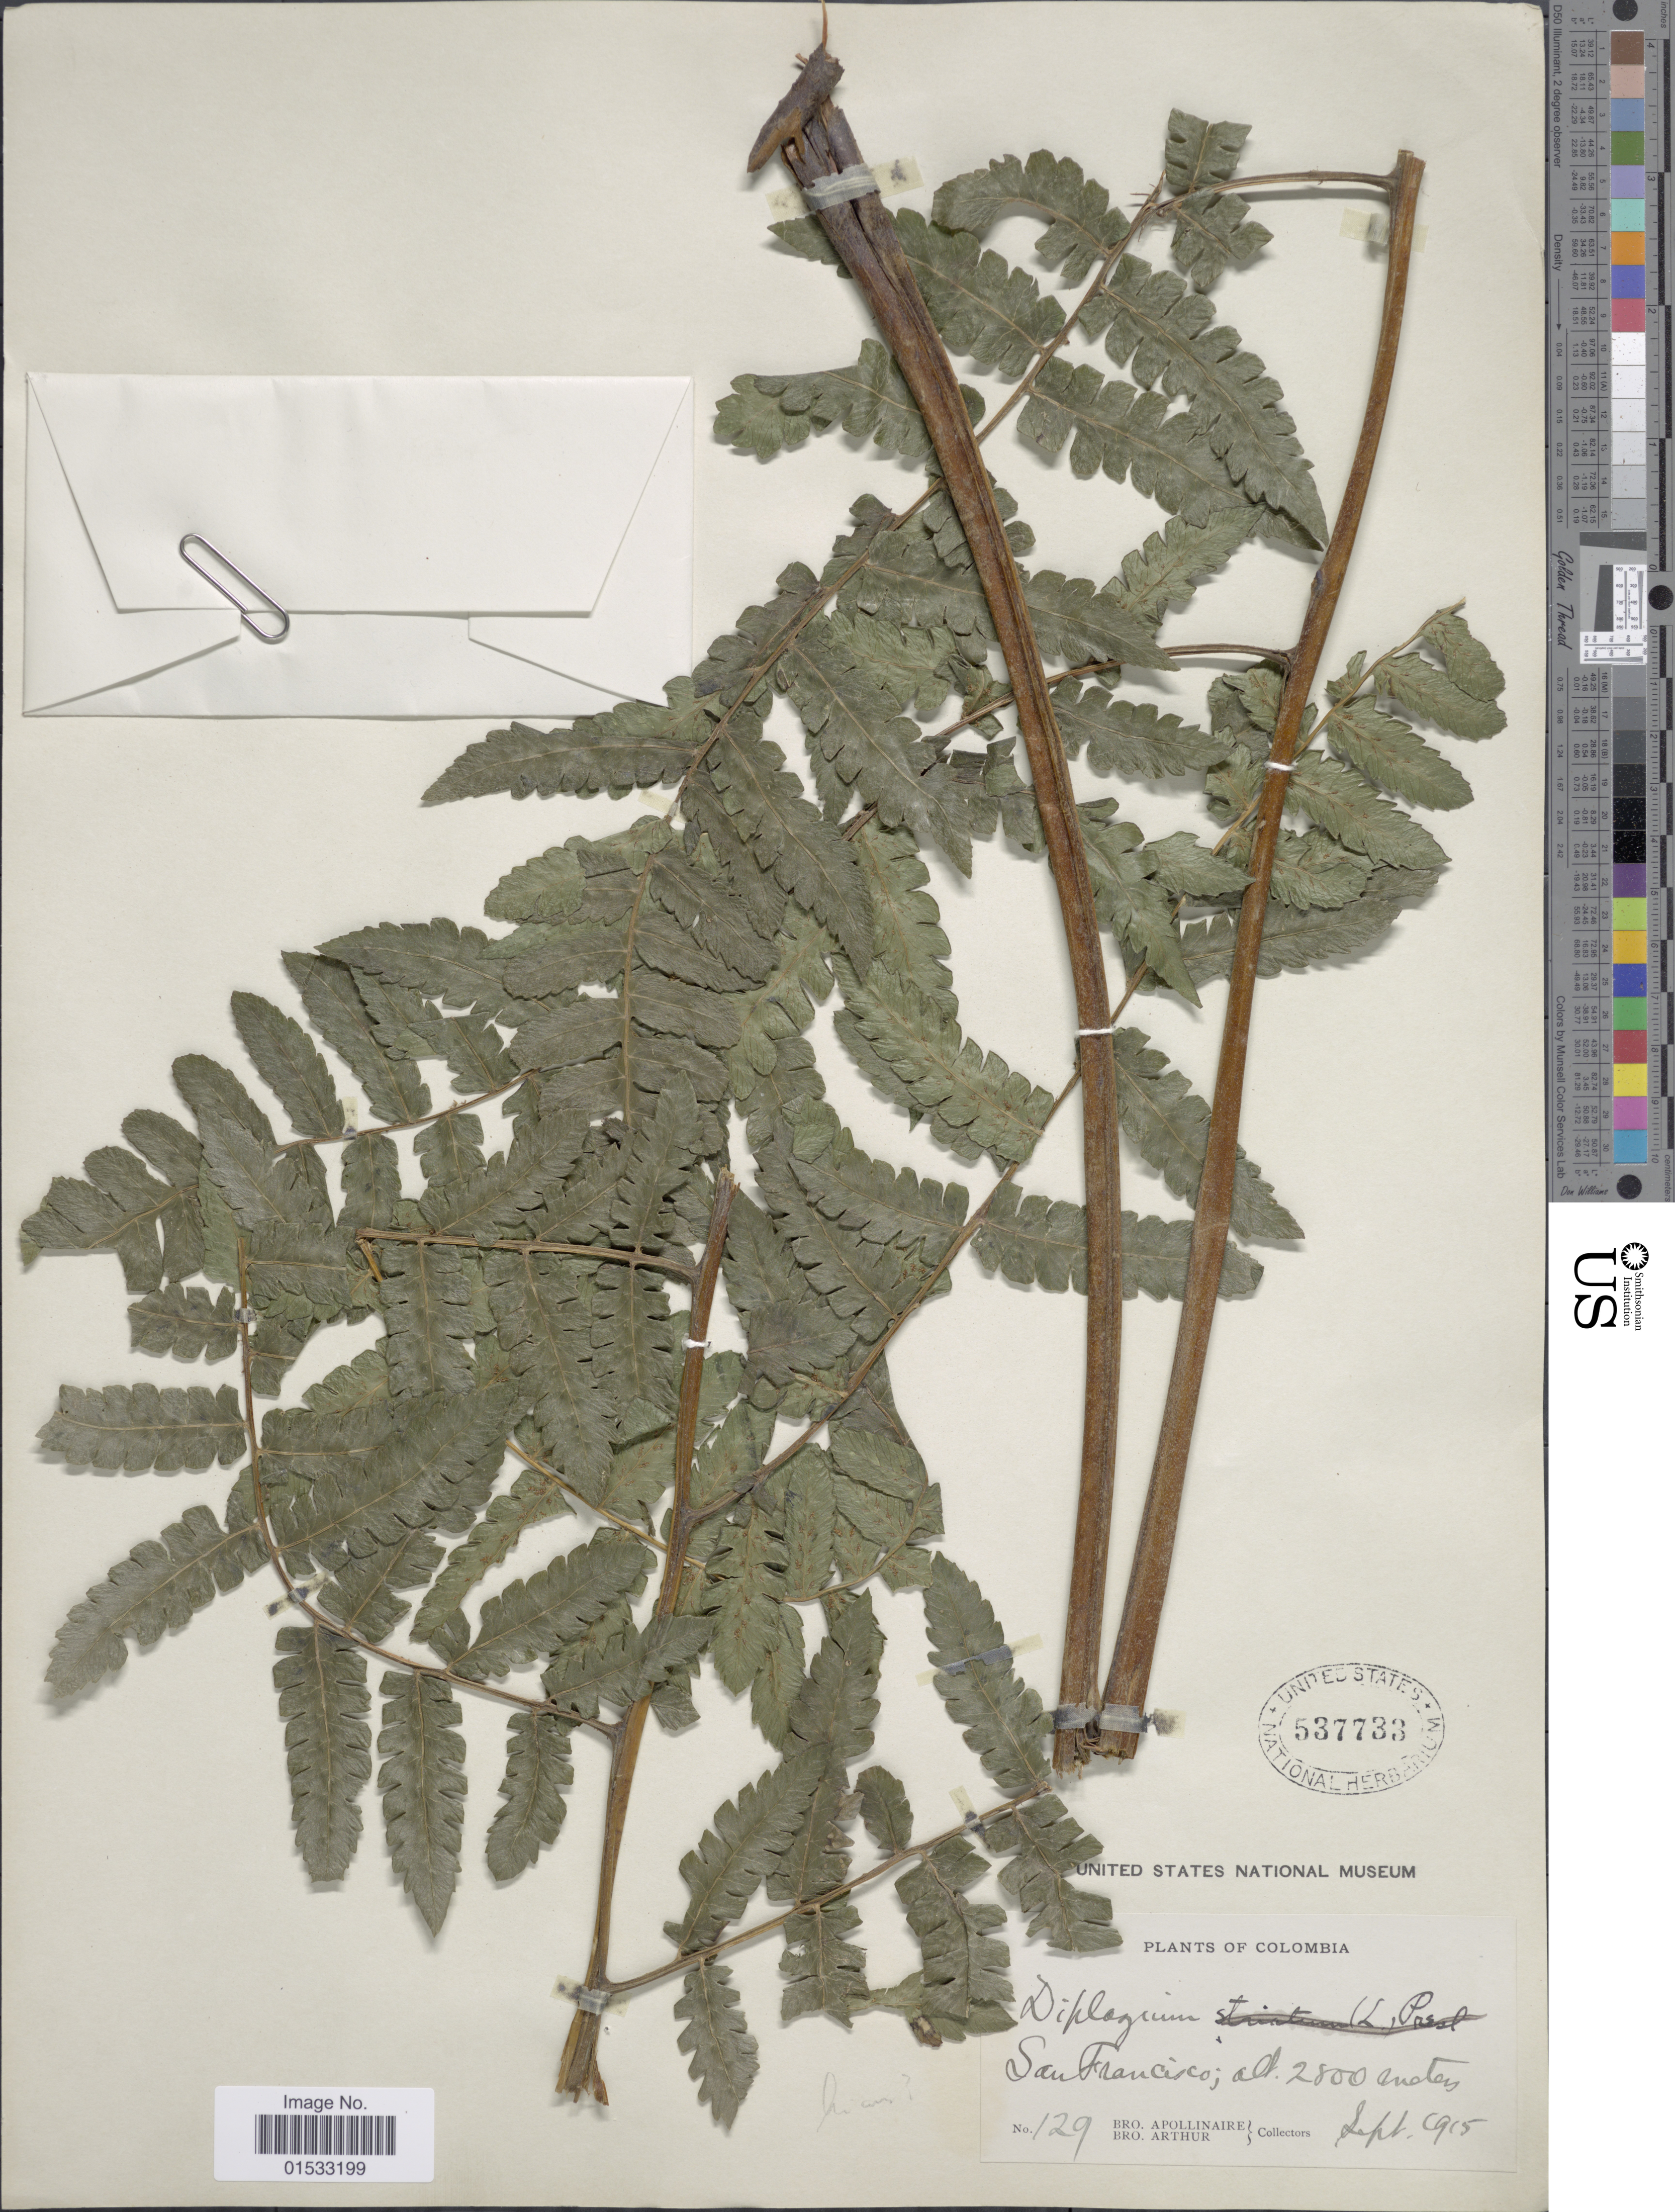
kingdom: Plantae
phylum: Tracheophyta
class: Polypodiopsida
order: Polypodiales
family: Athyriaceae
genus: Diplazium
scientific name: Diplazium wagnerianum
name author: Klotzsch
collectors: Bro. Apollinaire & Bro. Arthur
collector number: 129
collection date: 1915-09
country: Colombia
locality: San Francisco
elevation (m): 2800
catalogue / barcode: US 537733